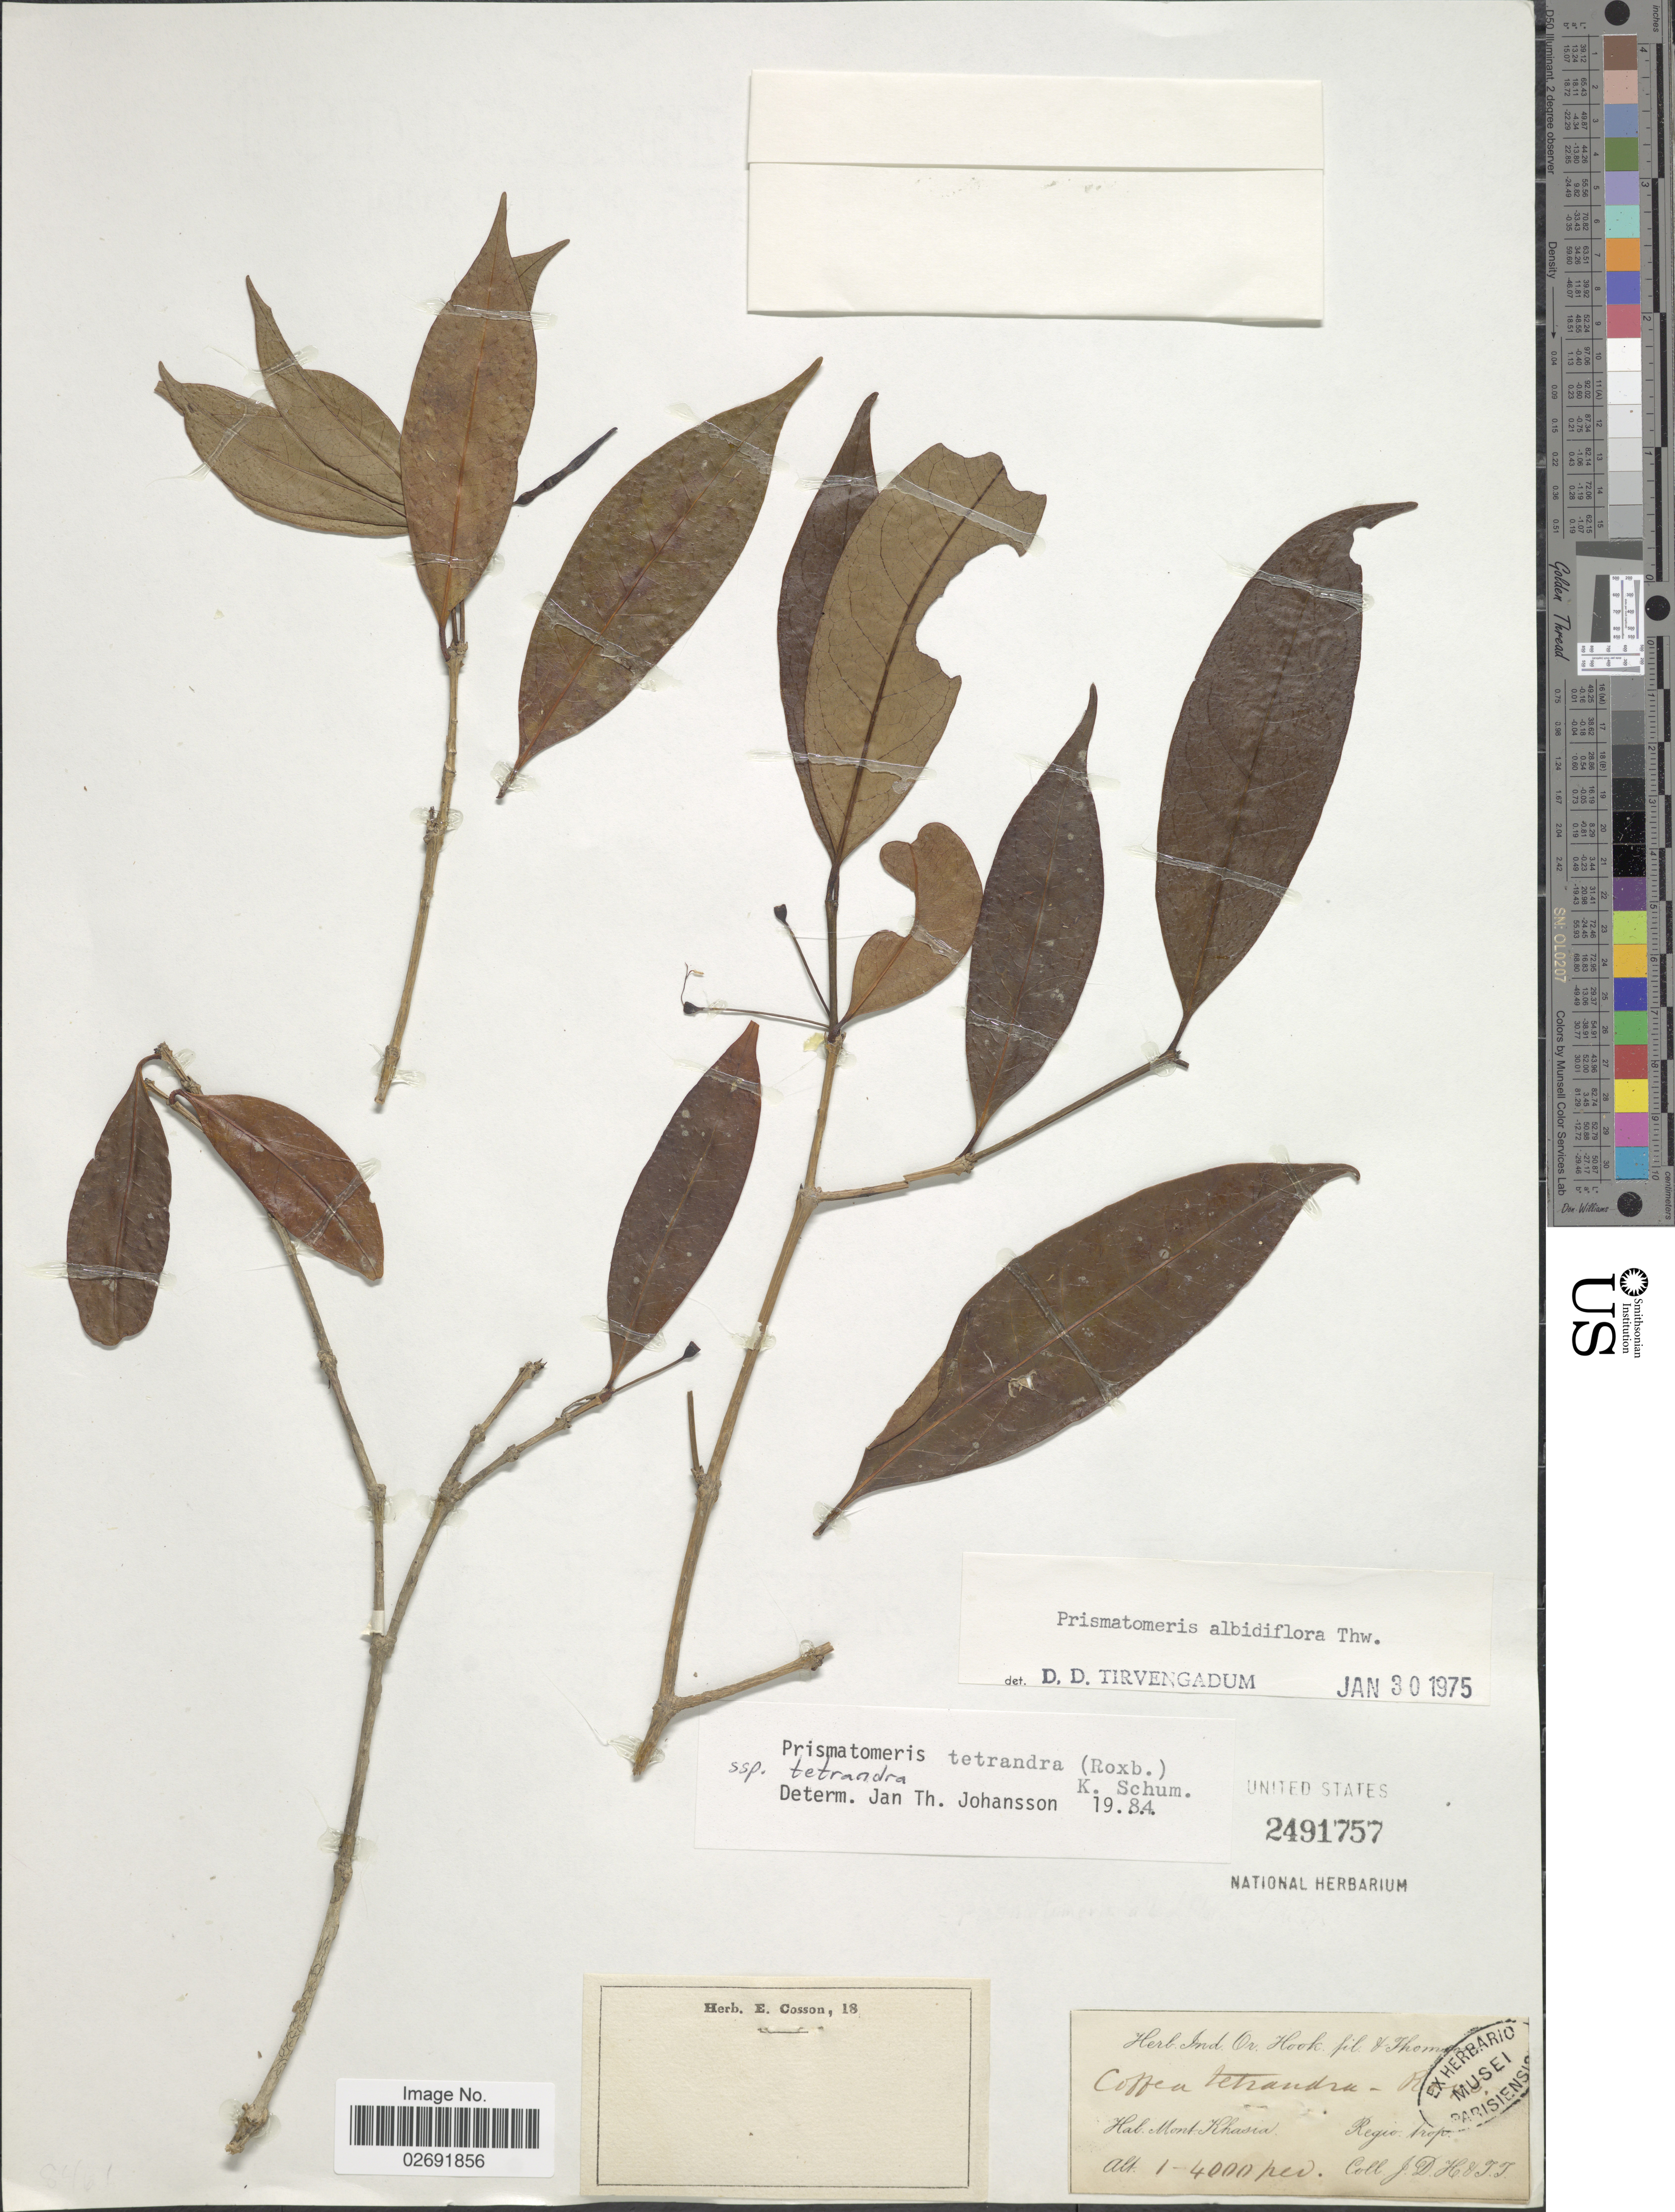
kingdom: Plantae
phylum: Tracheophyta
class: Magnoliopsida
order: Gentianales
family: Rubiaceae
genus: Prismatomeris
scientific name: Prismatomeris tetrandra subsp. tetrandra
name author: (Roxb.) K. Schum.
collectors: J. D. Hooker & T. Thomson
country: India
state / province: Meghalaya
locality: Mont Khasia, Regio trop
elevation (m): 305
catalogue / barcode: US 2491757